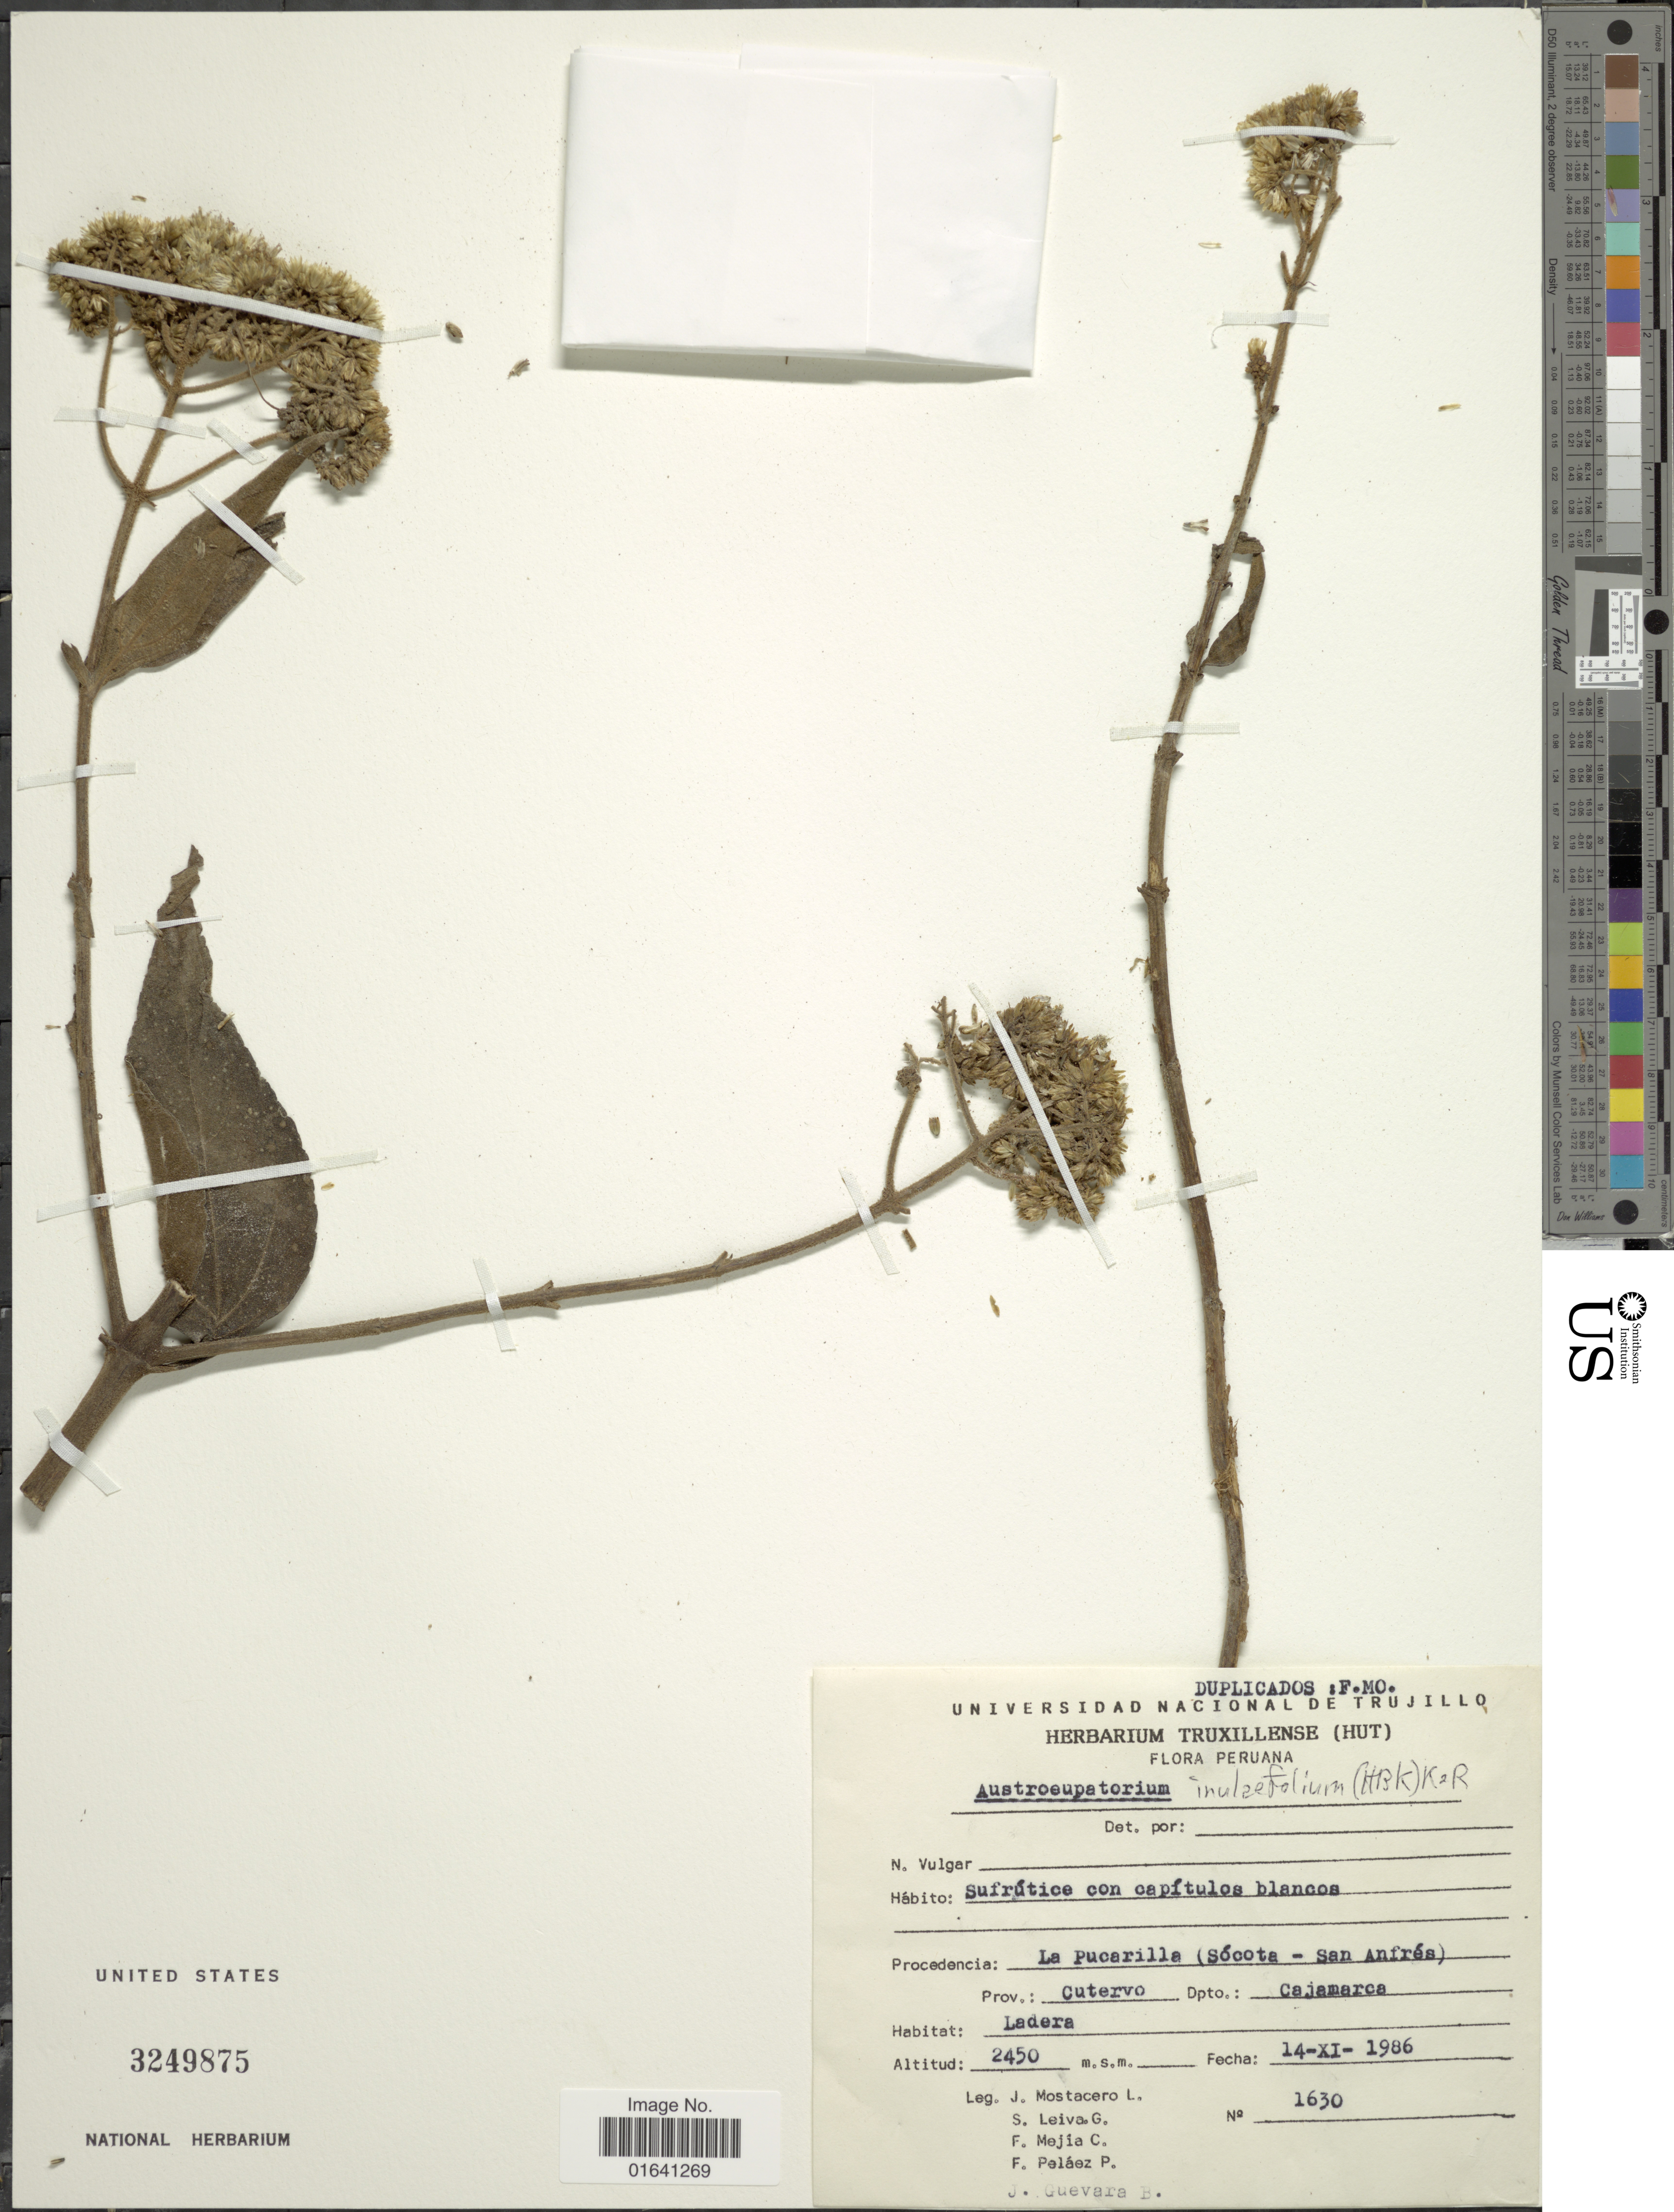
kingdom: Plantae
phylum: Tracheophyta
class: Magnoliopsida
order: Asterales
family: Asteraceae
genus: Austroeupatorium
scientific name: Austroeupatorium inulaefolium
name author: (Kunth) R.M. King & H. Rob.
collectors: J. Mostacero L., S. Leiva G., F. Mejia C., F. Pelaez P. & J. Guevara B.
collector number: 1630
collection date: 1986-11-14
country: Peru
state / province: Cajamarca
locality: Procedencia: La Pucarilla (Sócoto - San Afré), Prov: Cutervo, Dpto: Cajamarca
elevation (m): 2450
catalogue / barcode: US 3249875